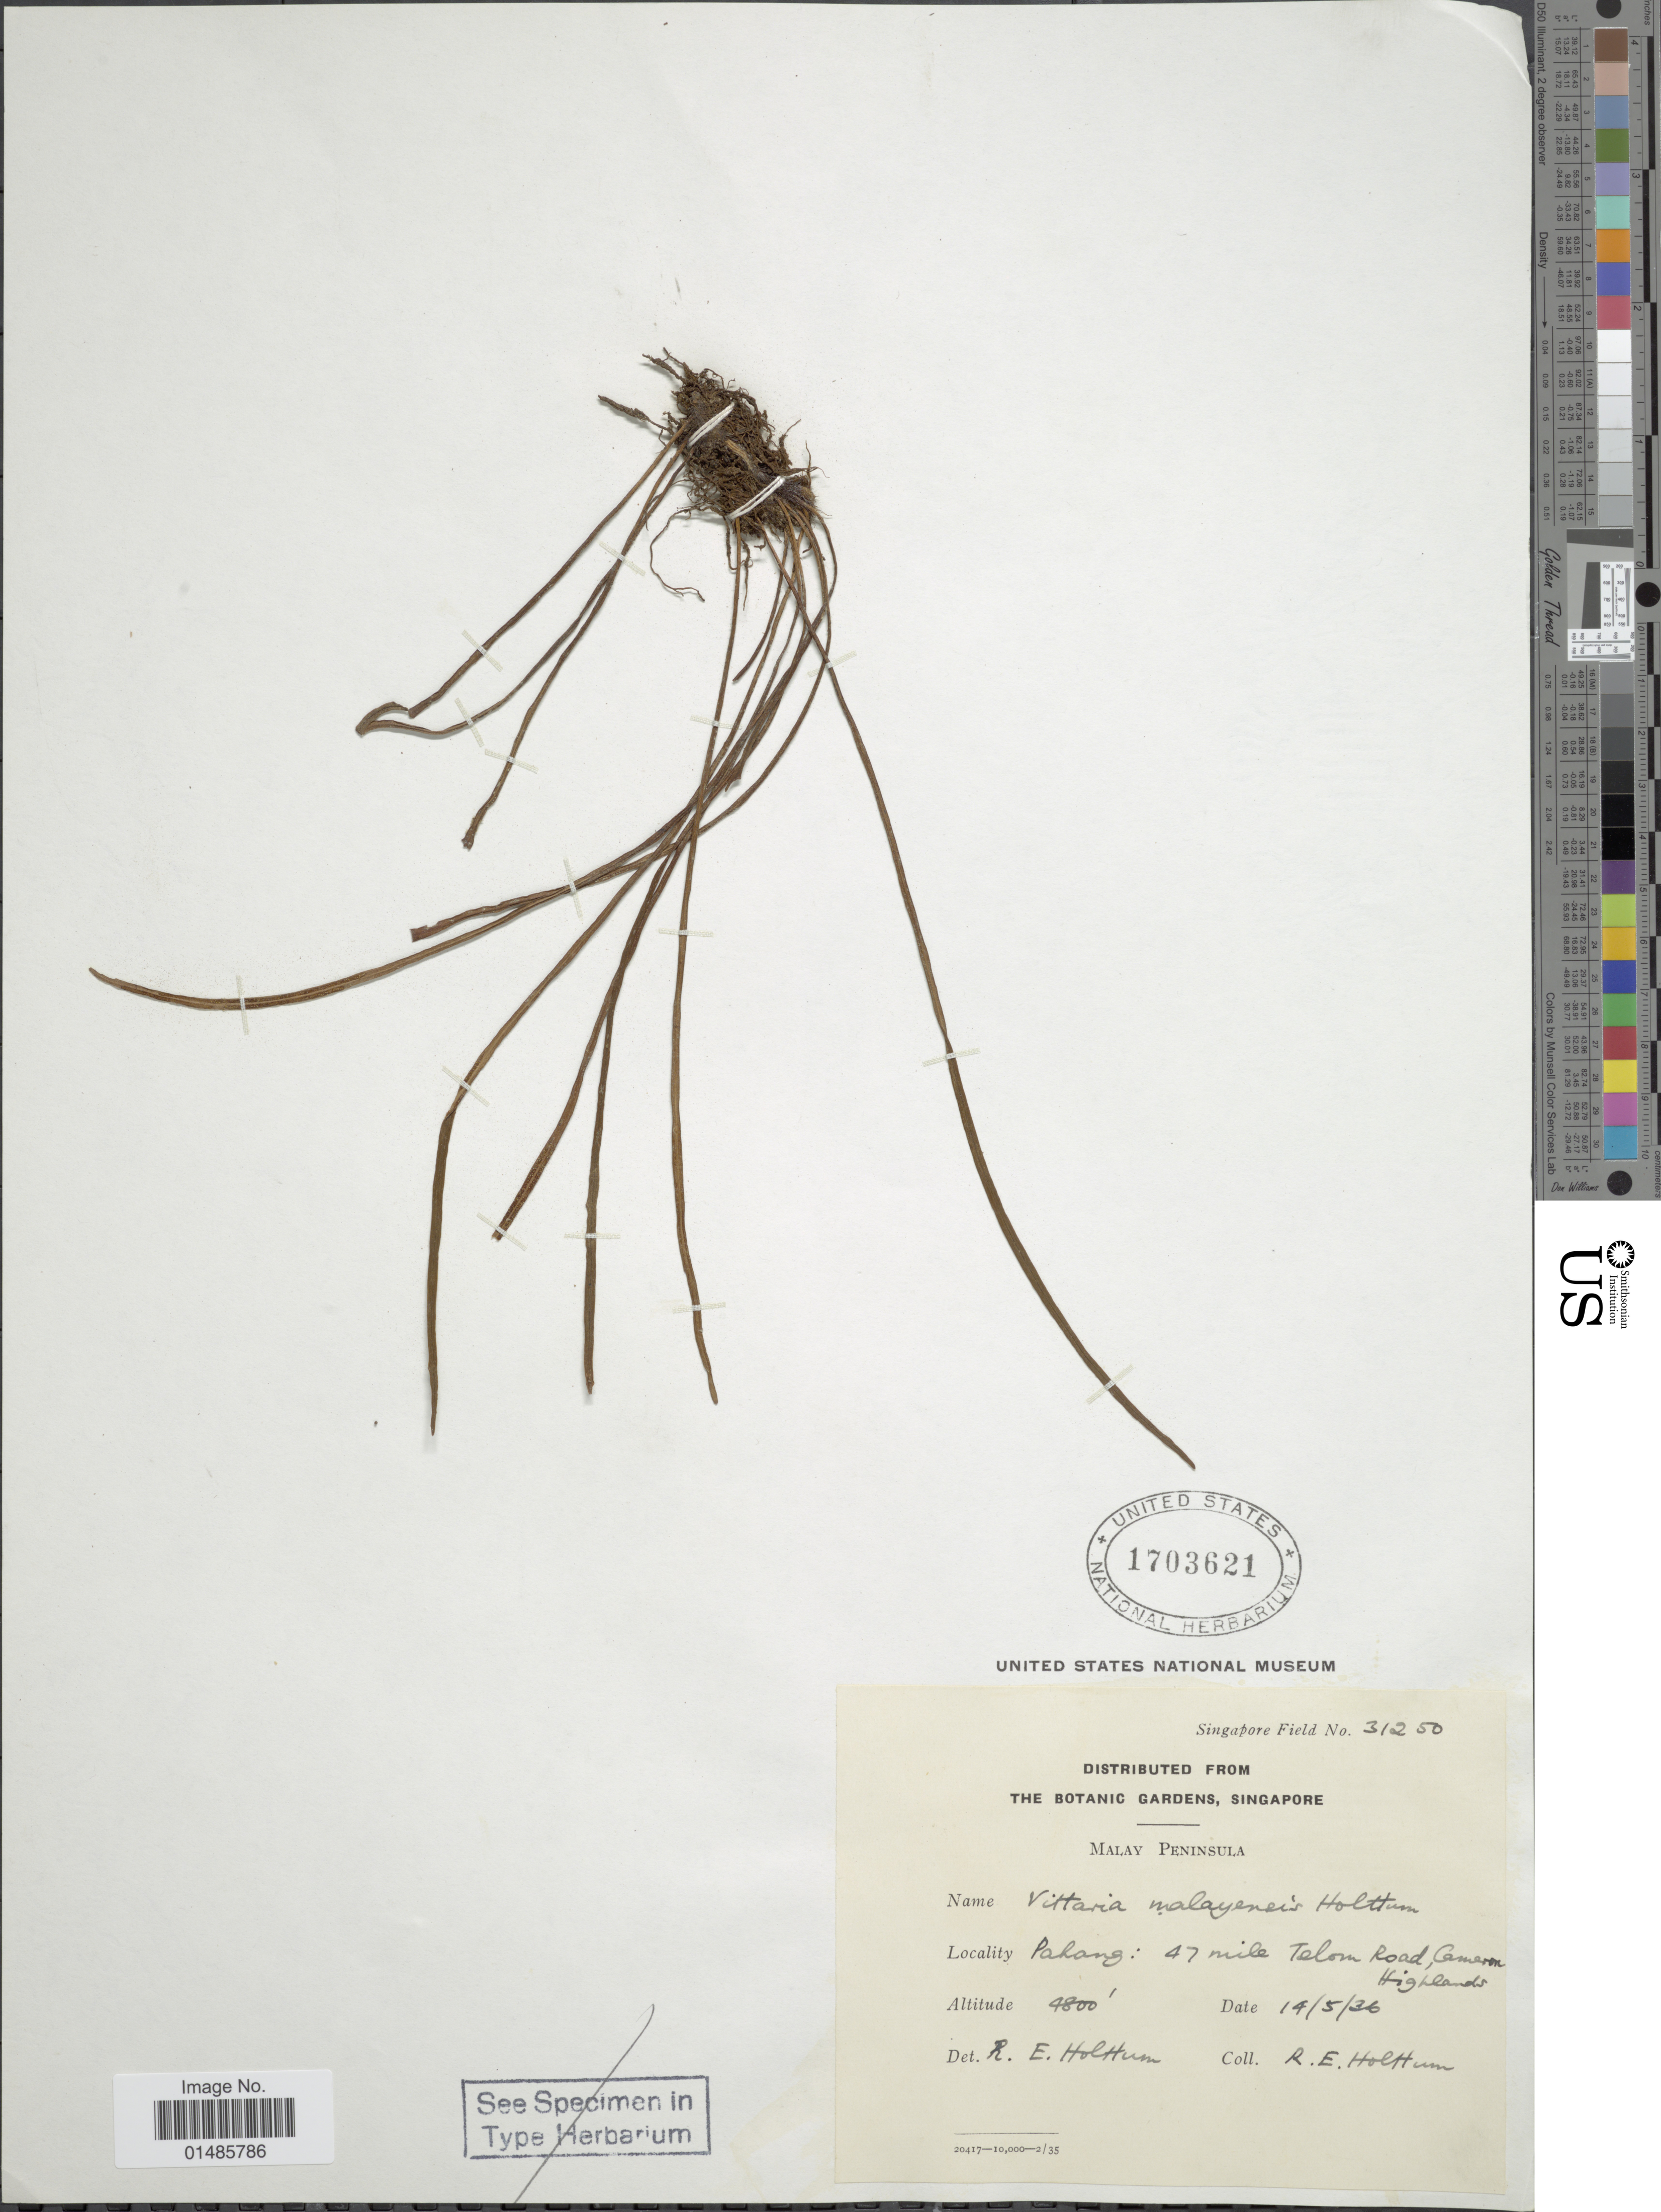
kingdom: Plantae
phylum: Tracheophyta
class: Polypodiopsida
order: Polypodiales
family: Pteridaceae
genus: Haplopteris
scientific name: Haplopteris malayensis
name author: (Holttum) E.H. Crane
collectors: R. E. Holttum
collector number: Singapore Field 31250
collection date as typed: Transcribed d/m/y: 14/5/36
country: Malaysia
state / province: Pahang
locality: Malay Peninsula. 47 mile Telom Road, Cameron Highlands.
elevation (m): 1463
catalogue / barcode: US 1703621